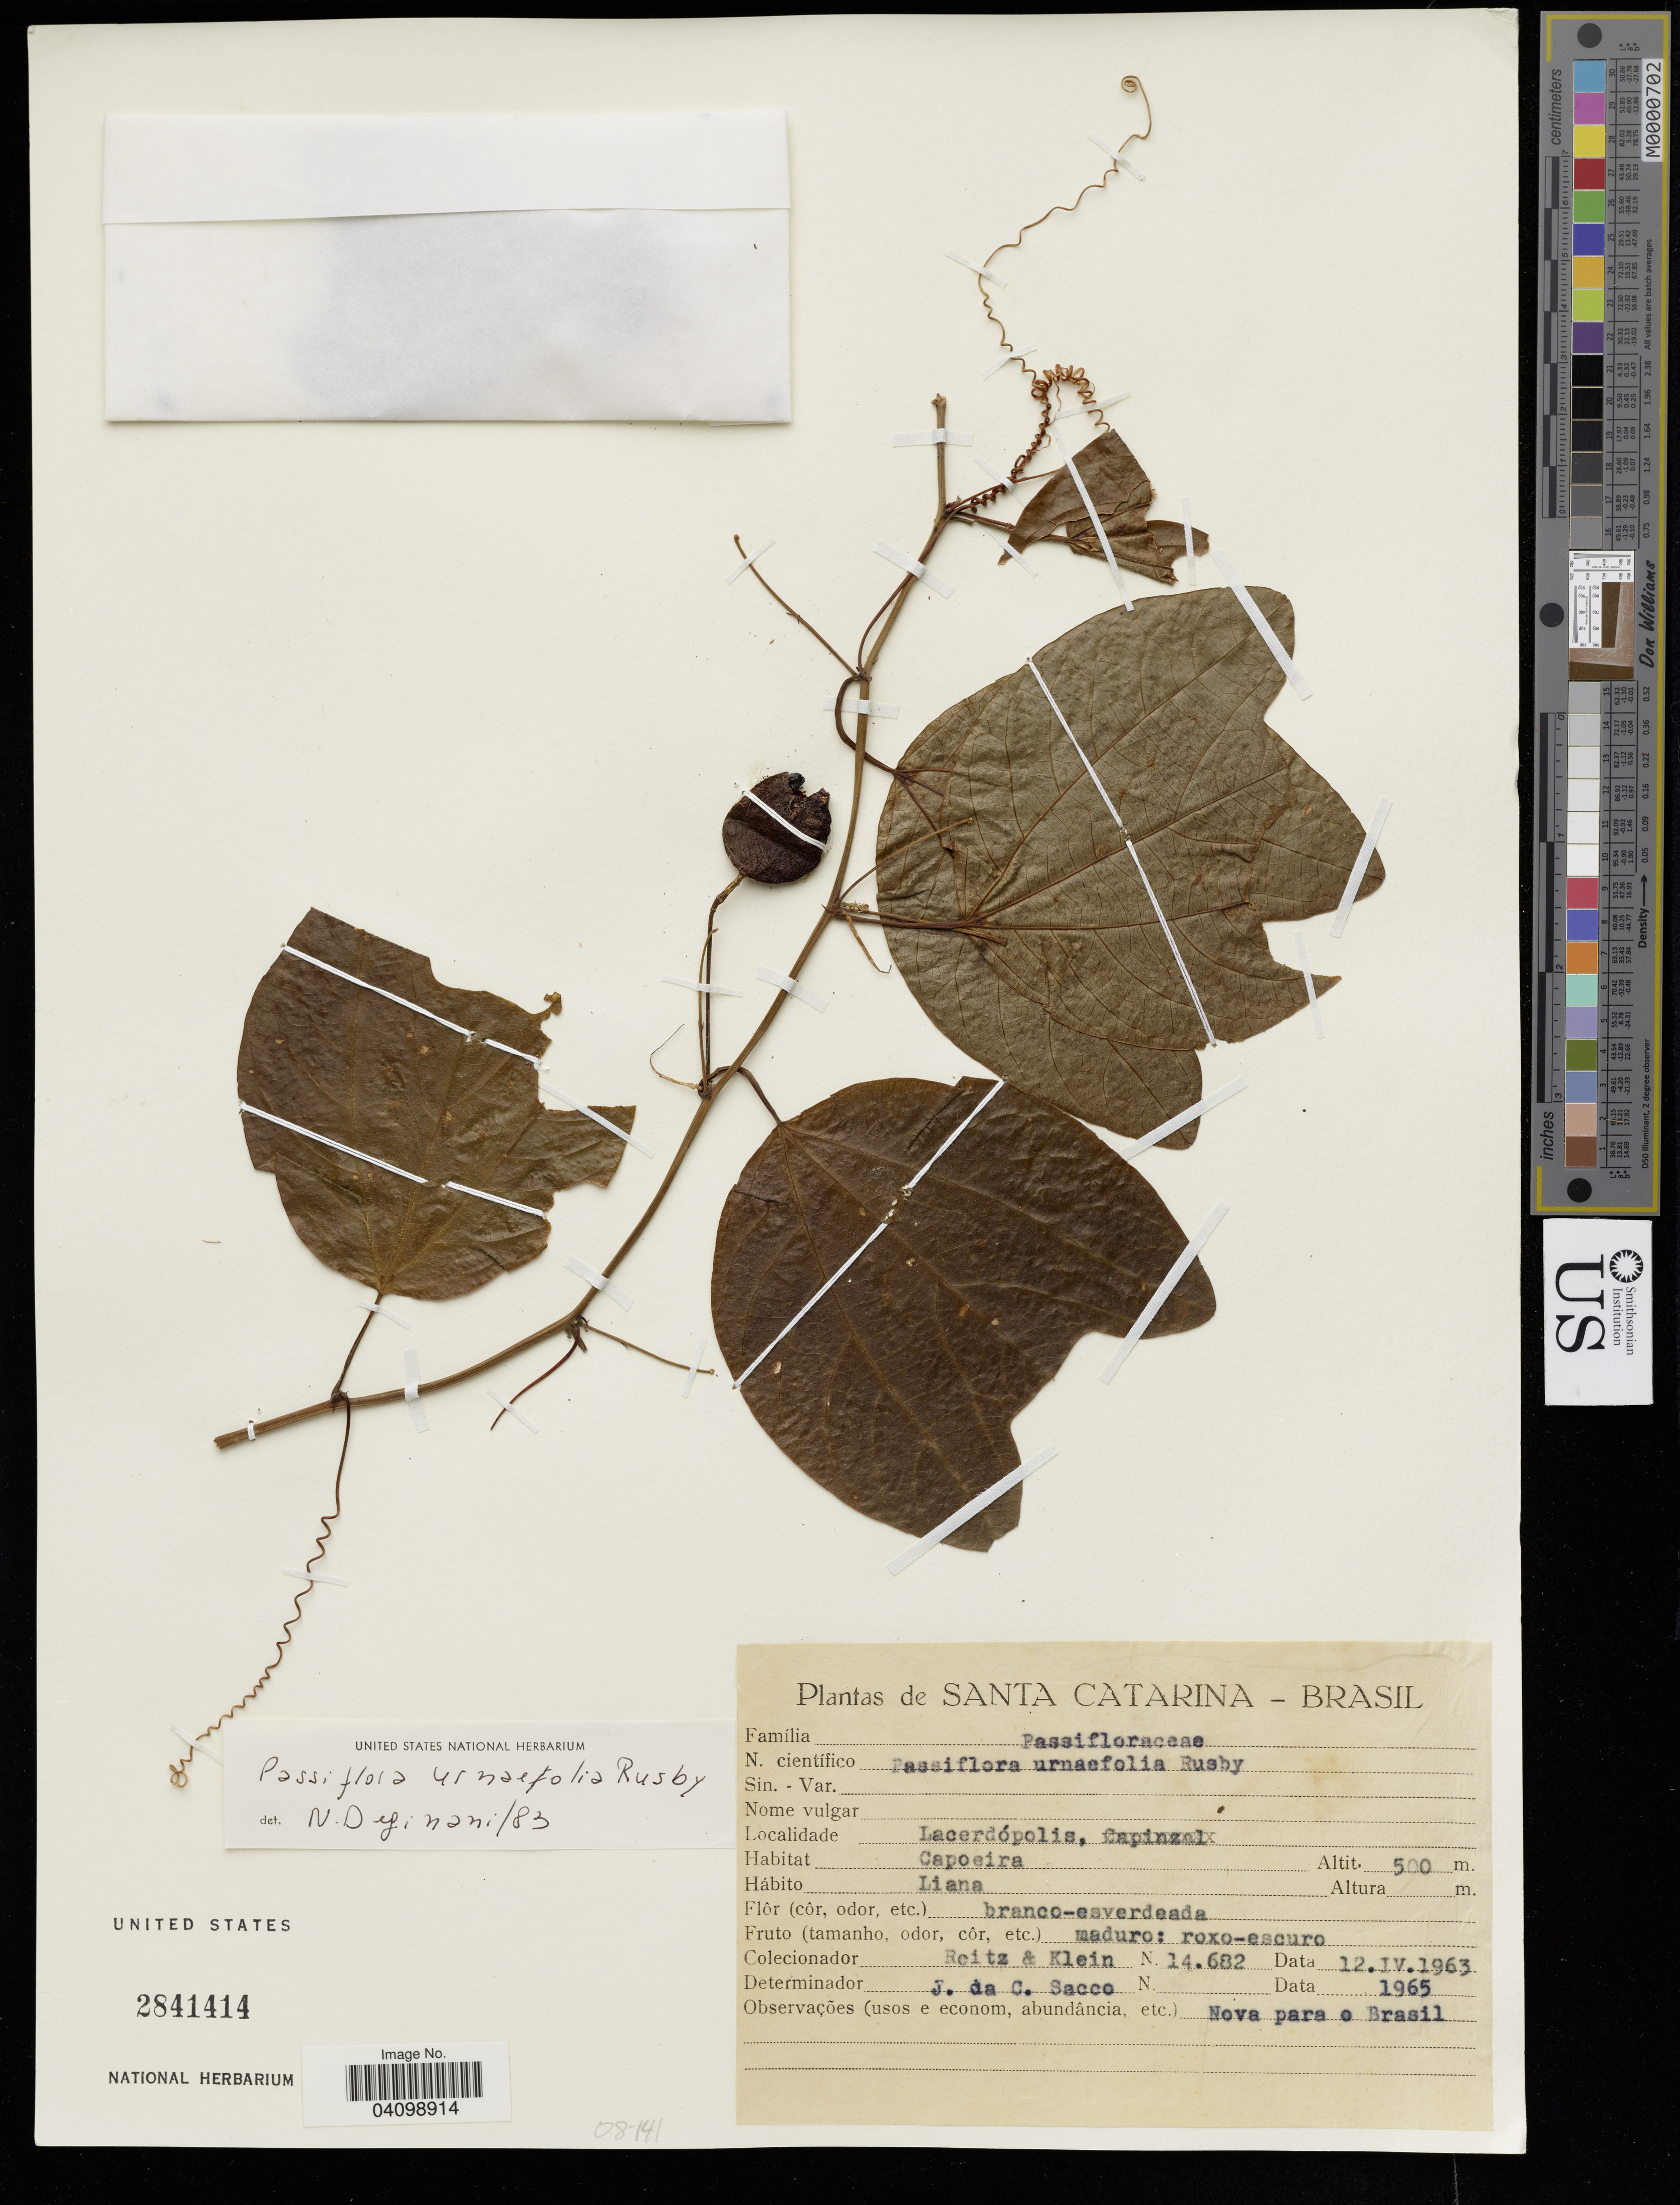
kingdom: Plantae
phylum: Tracheophyta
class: Magnoliopsida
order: Malpighiales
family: Passifloraceae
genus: Passiflora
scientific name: Passiflora urnaefolia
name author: Rusby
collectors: Reitz & Klein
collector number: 14682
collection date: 1963-04-12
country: Brazil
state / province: Santa Catarina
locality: Lacerdópolis, Capoeira.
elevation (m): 500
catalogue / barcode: US 2841414